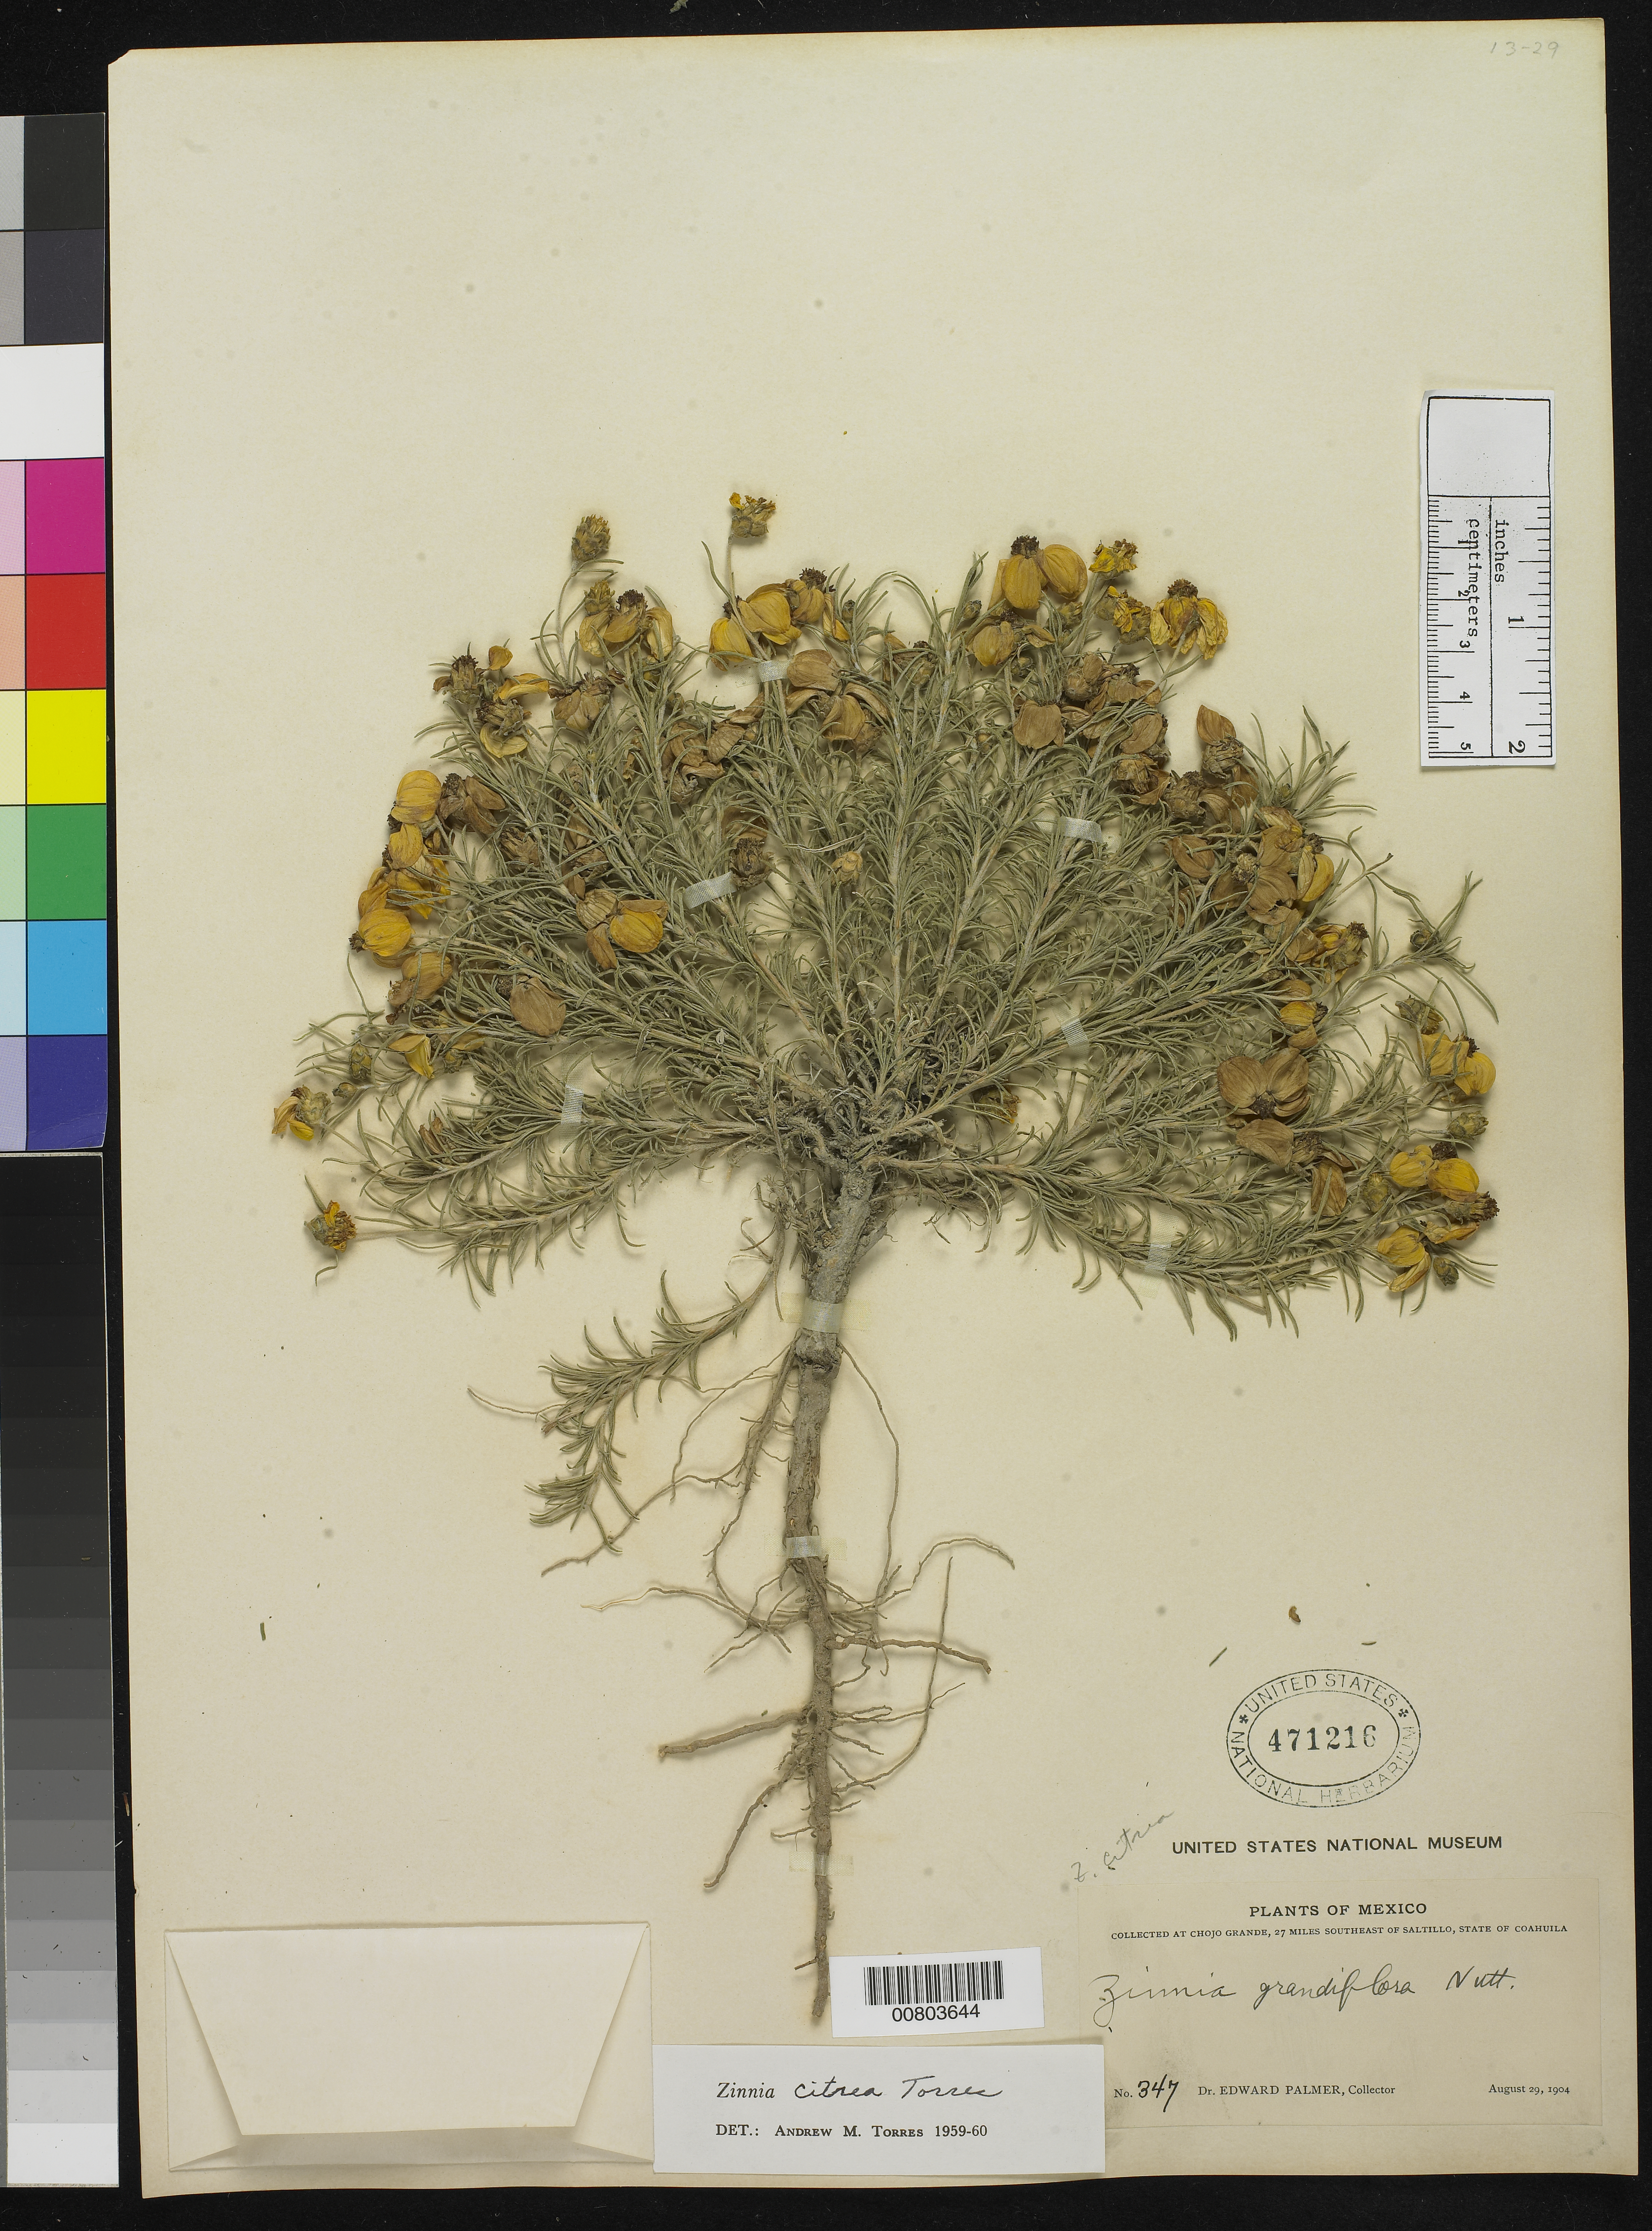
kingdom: Plantae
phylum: Tracheophyta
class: Magnoliopsida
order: Asterales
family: Asteraceae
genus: Zinnia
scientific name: Zinnia citrea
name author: A.M. Torres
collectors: E. Palmer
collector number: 347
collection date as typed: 29 Aug 1904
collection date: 1904-08-29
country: Mexico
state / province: Coahuila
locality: Chojo Grande, 27 miles southeast of Saltillo, Coahuila.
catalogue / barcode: US 471216